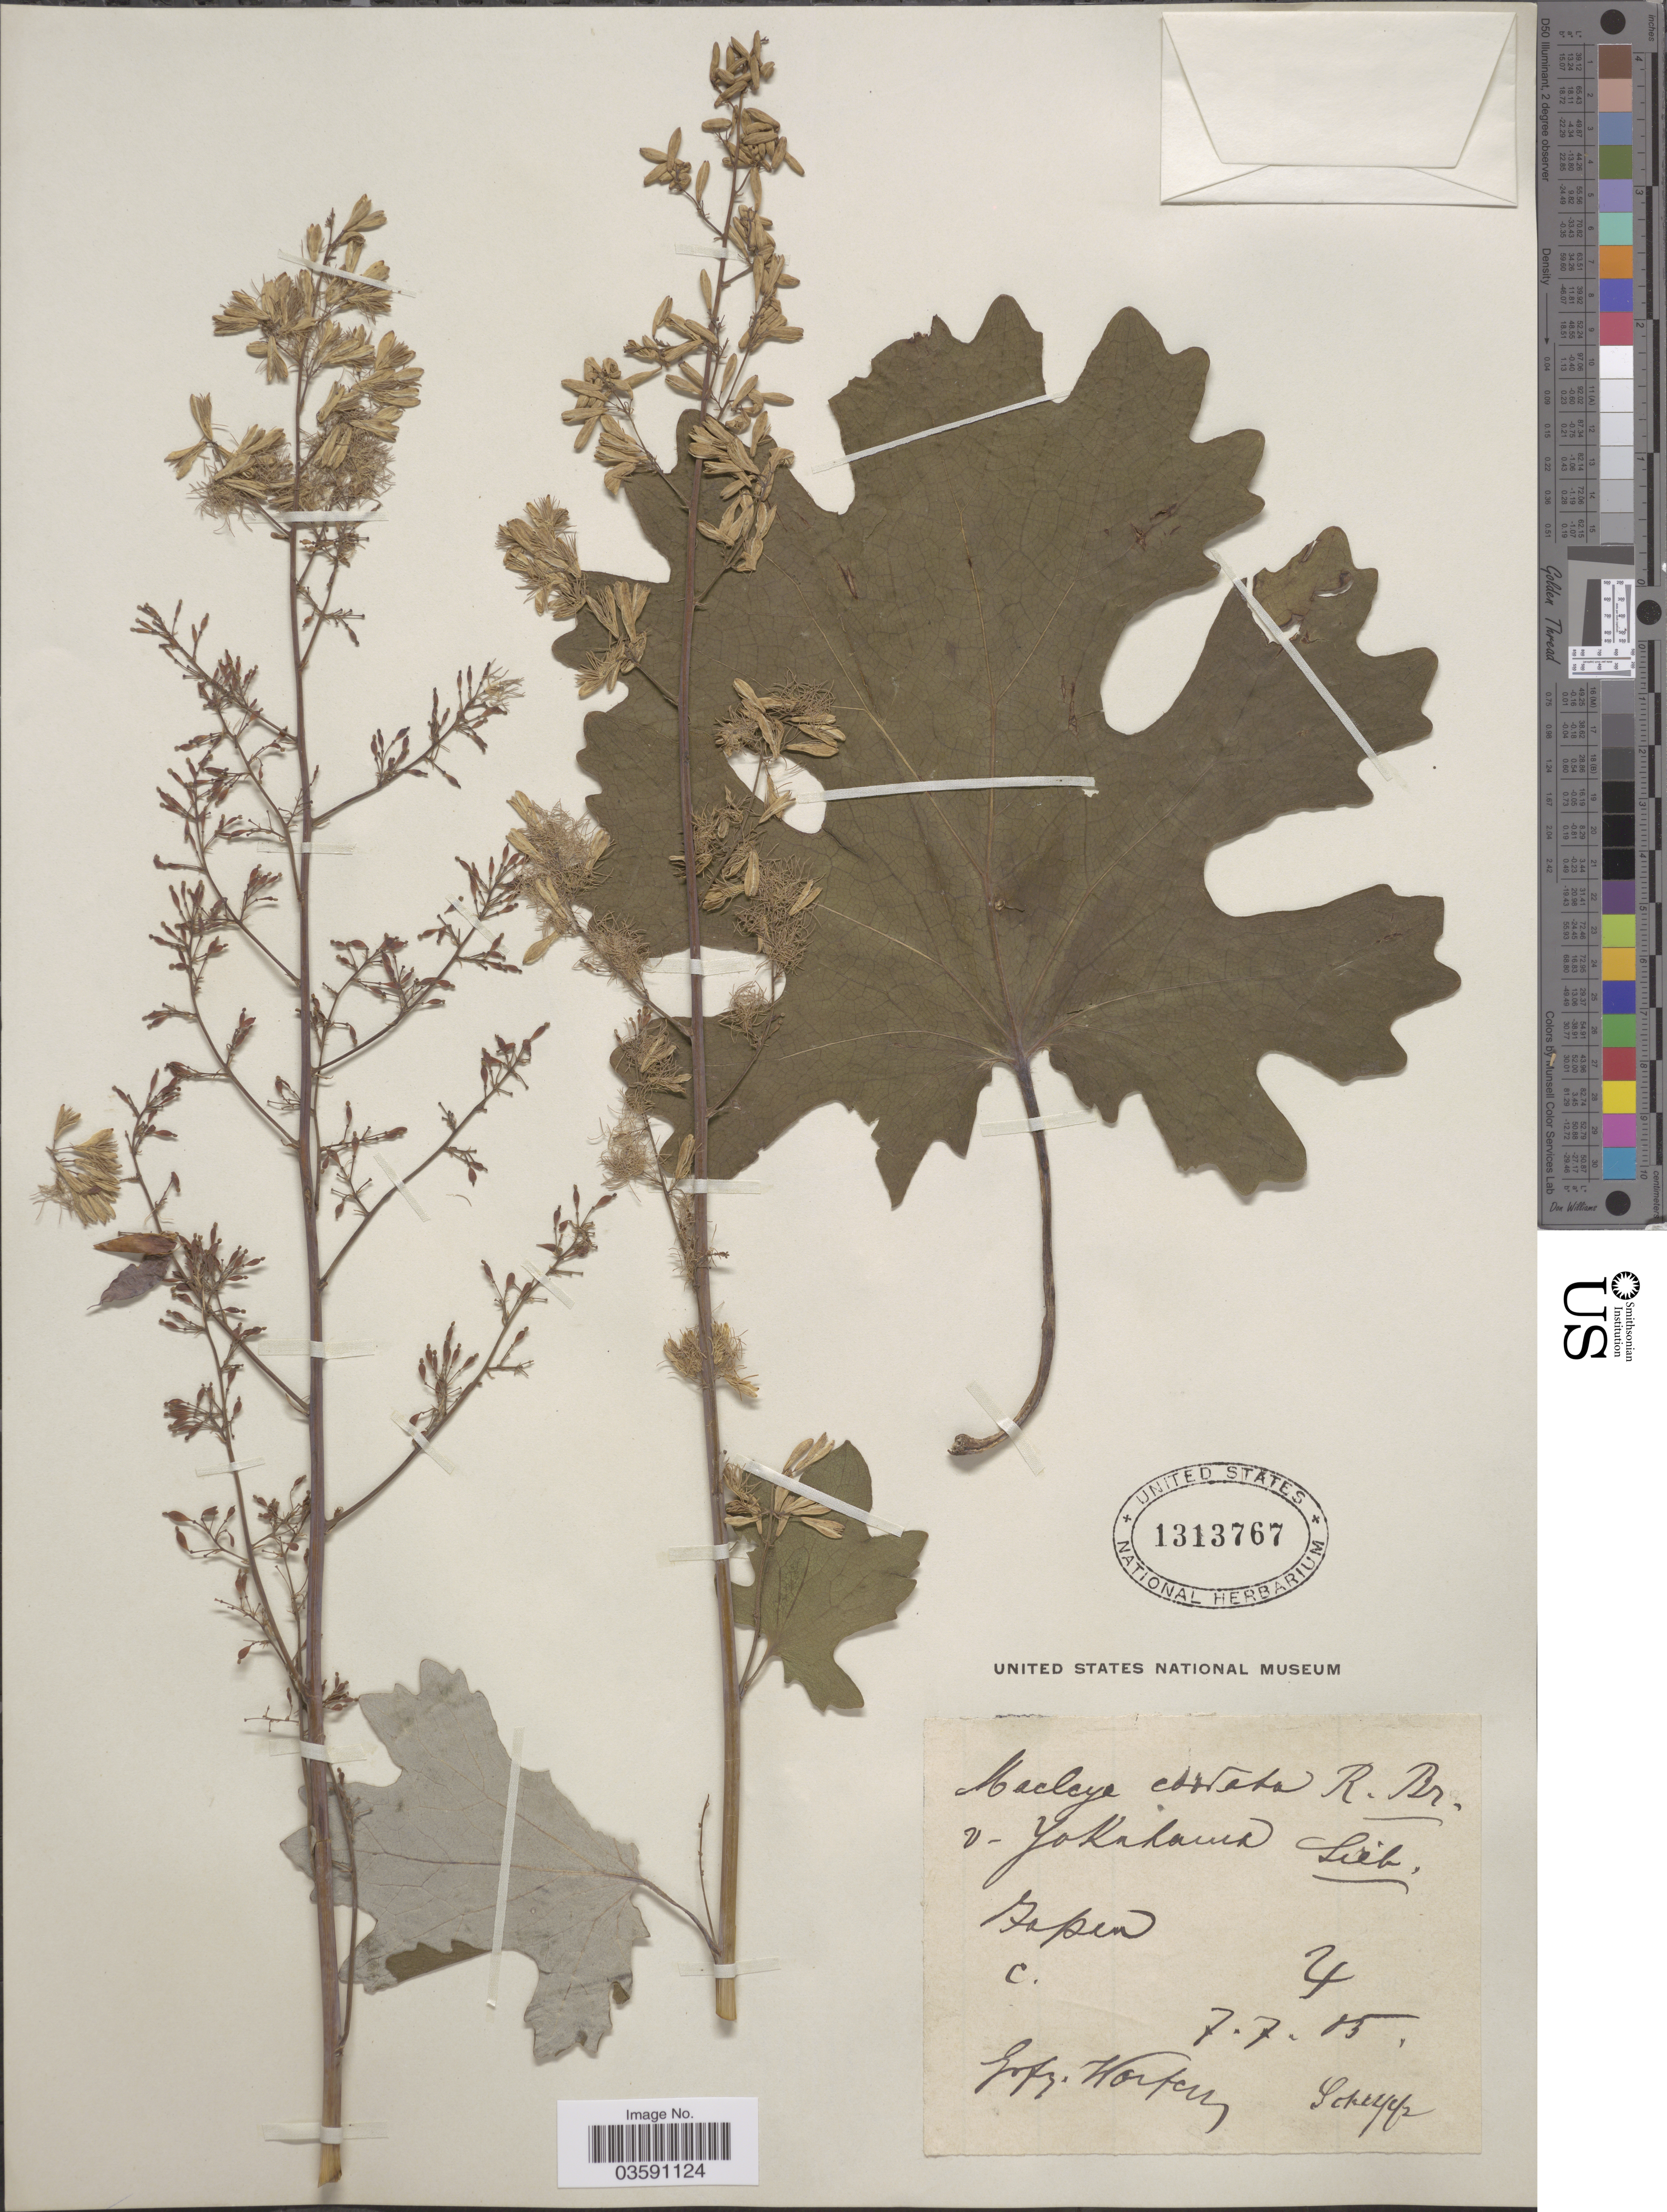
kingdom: Plantae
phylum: Tracheophyta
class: Magnoliopsida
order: Ranunculales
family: Papaveraceae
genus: Macleaya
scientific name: Macleaya cordata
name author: (Willd.) R. Br.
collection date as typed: Transcribed d/m/y: 7/7/83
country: Japan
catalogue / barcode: US 1313767